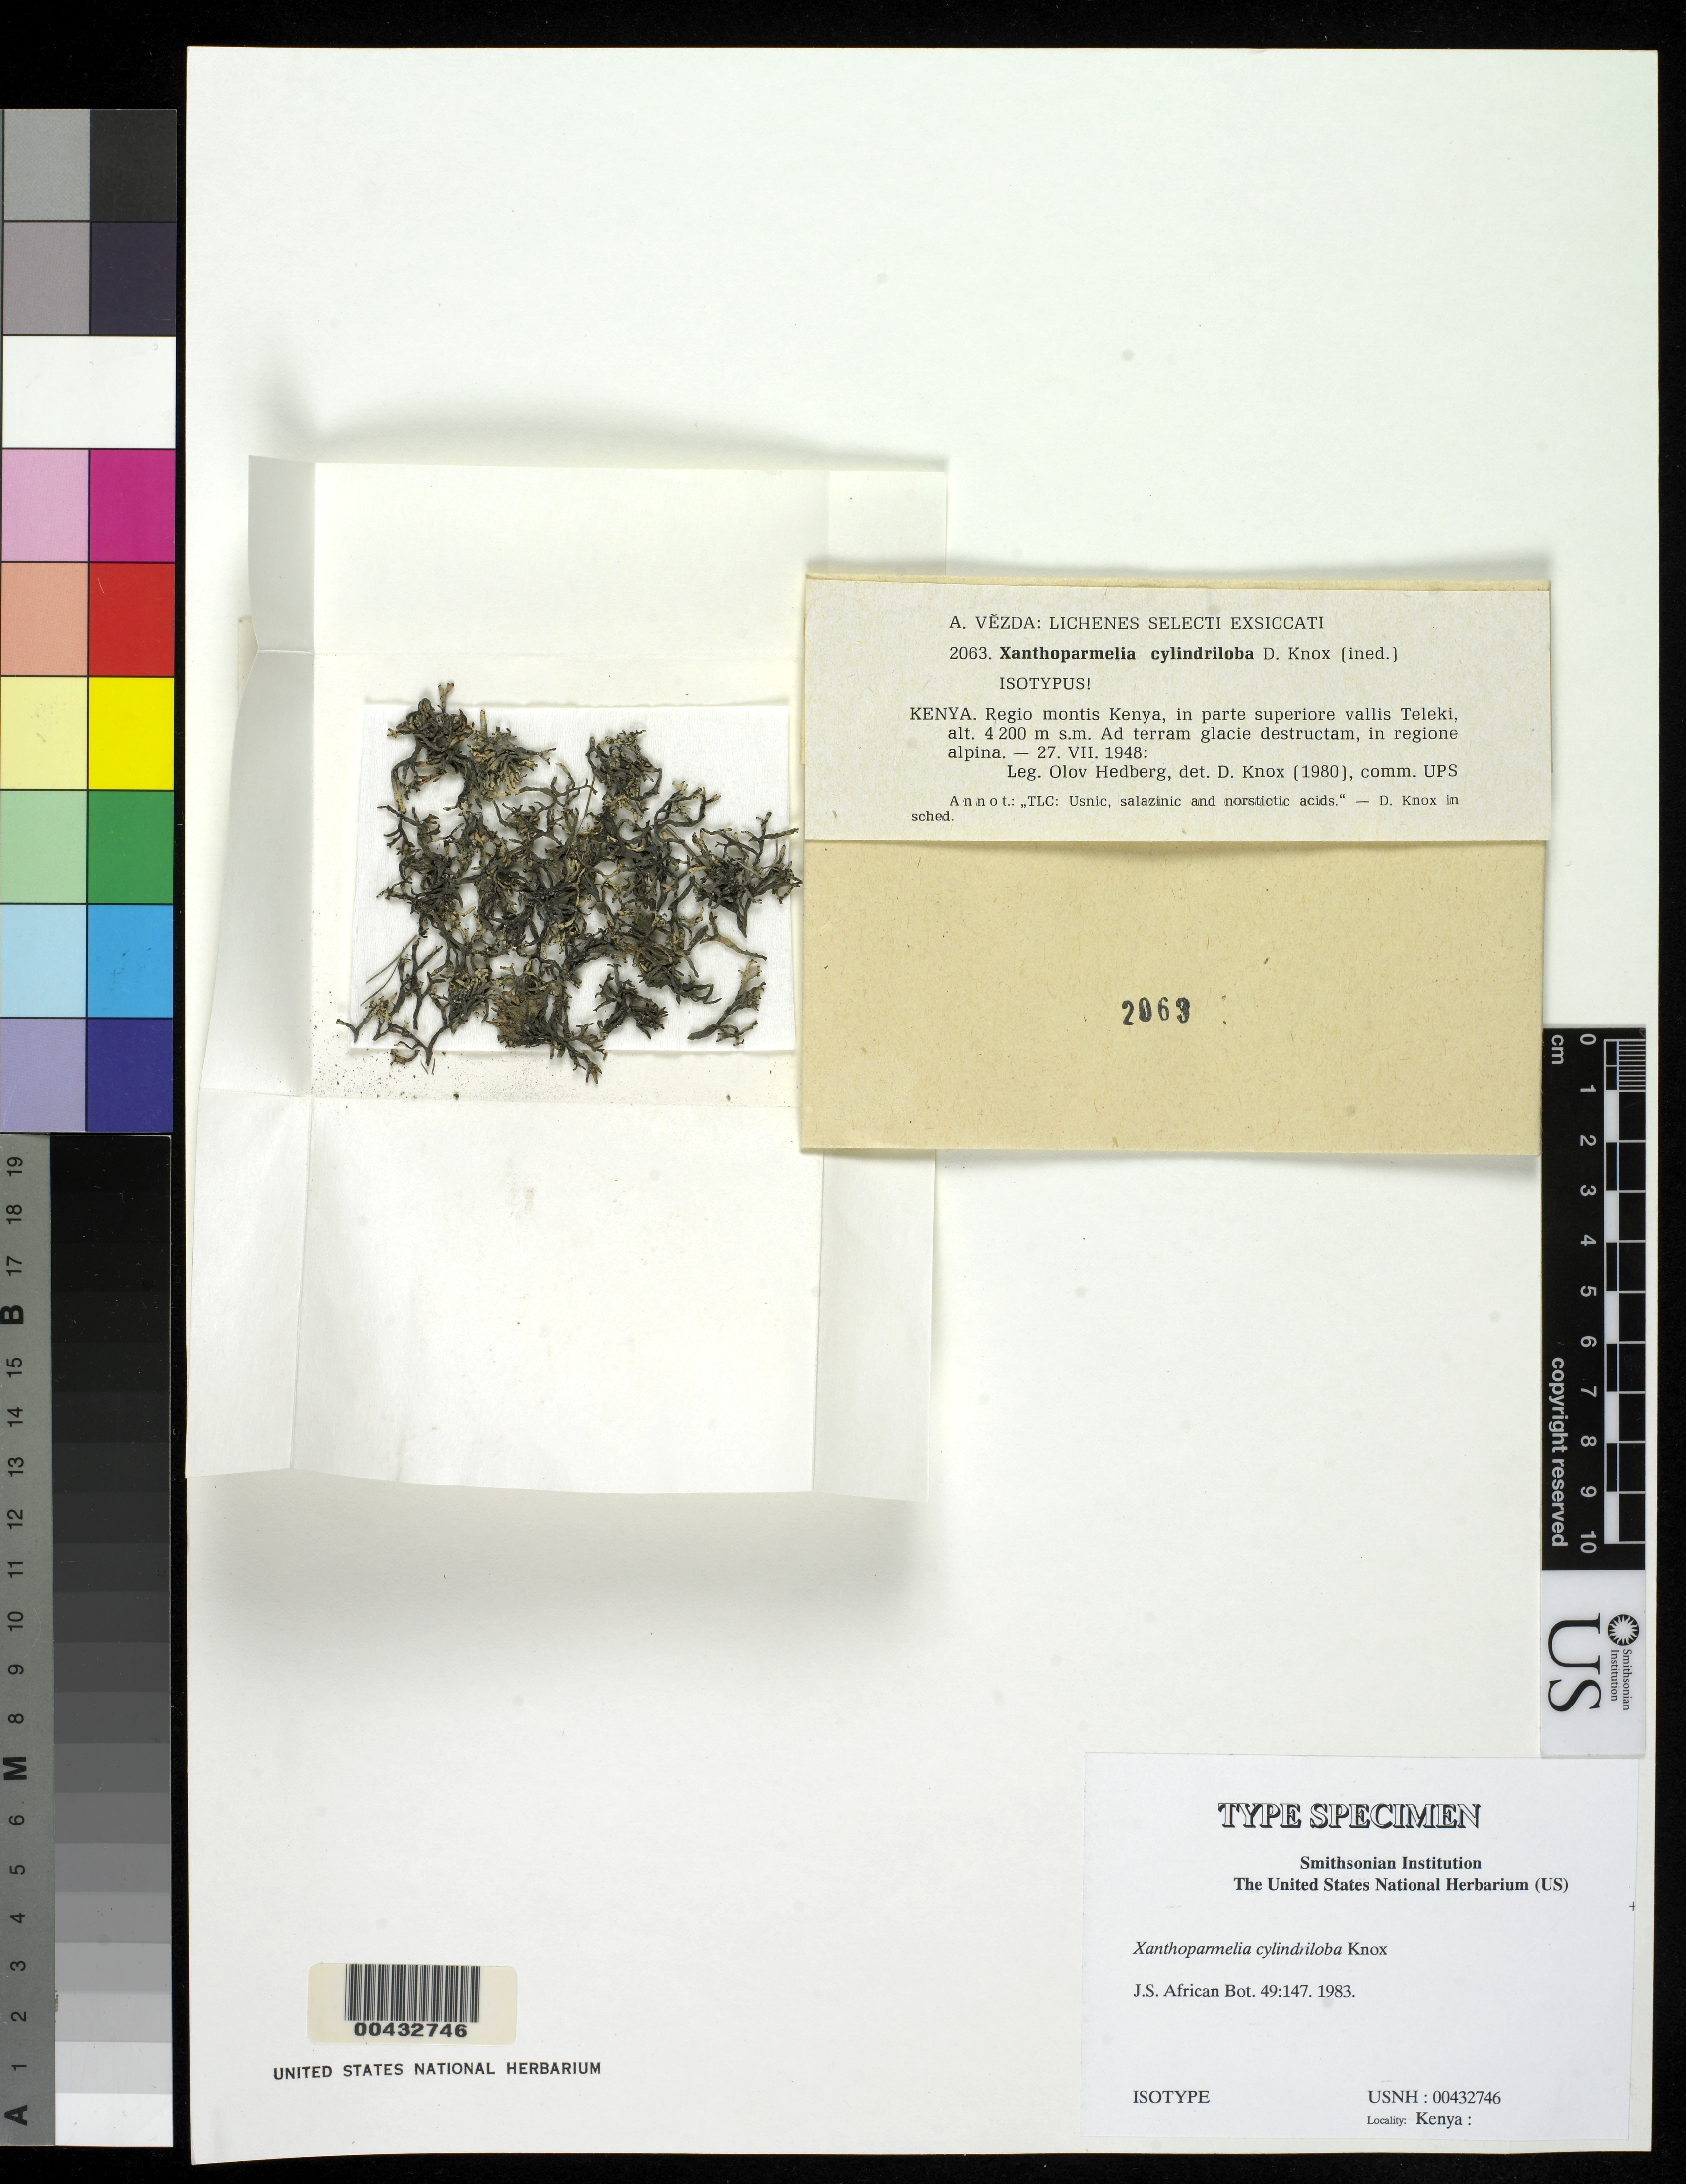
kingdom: Fungi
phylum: Ascomycota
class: Lecanoromycetes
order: Lecanorales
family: Parmeliaceae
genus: Xanthoparmelia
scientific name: Xanthoparmelia cylindriloba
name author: M.D.E. Knox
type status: Isotype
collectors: O. Hedberg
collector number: s.n. [Vezda Lich. Sel. Exsic. 2063]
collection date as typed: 27 Jul 1948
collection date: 1948-07-27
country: Kenya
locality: Regio montis Kenya, in parte superopre [superiore] Valle Teleki. [Mount Kenya region, in upper part of Teleki Valley?]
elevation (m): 4200